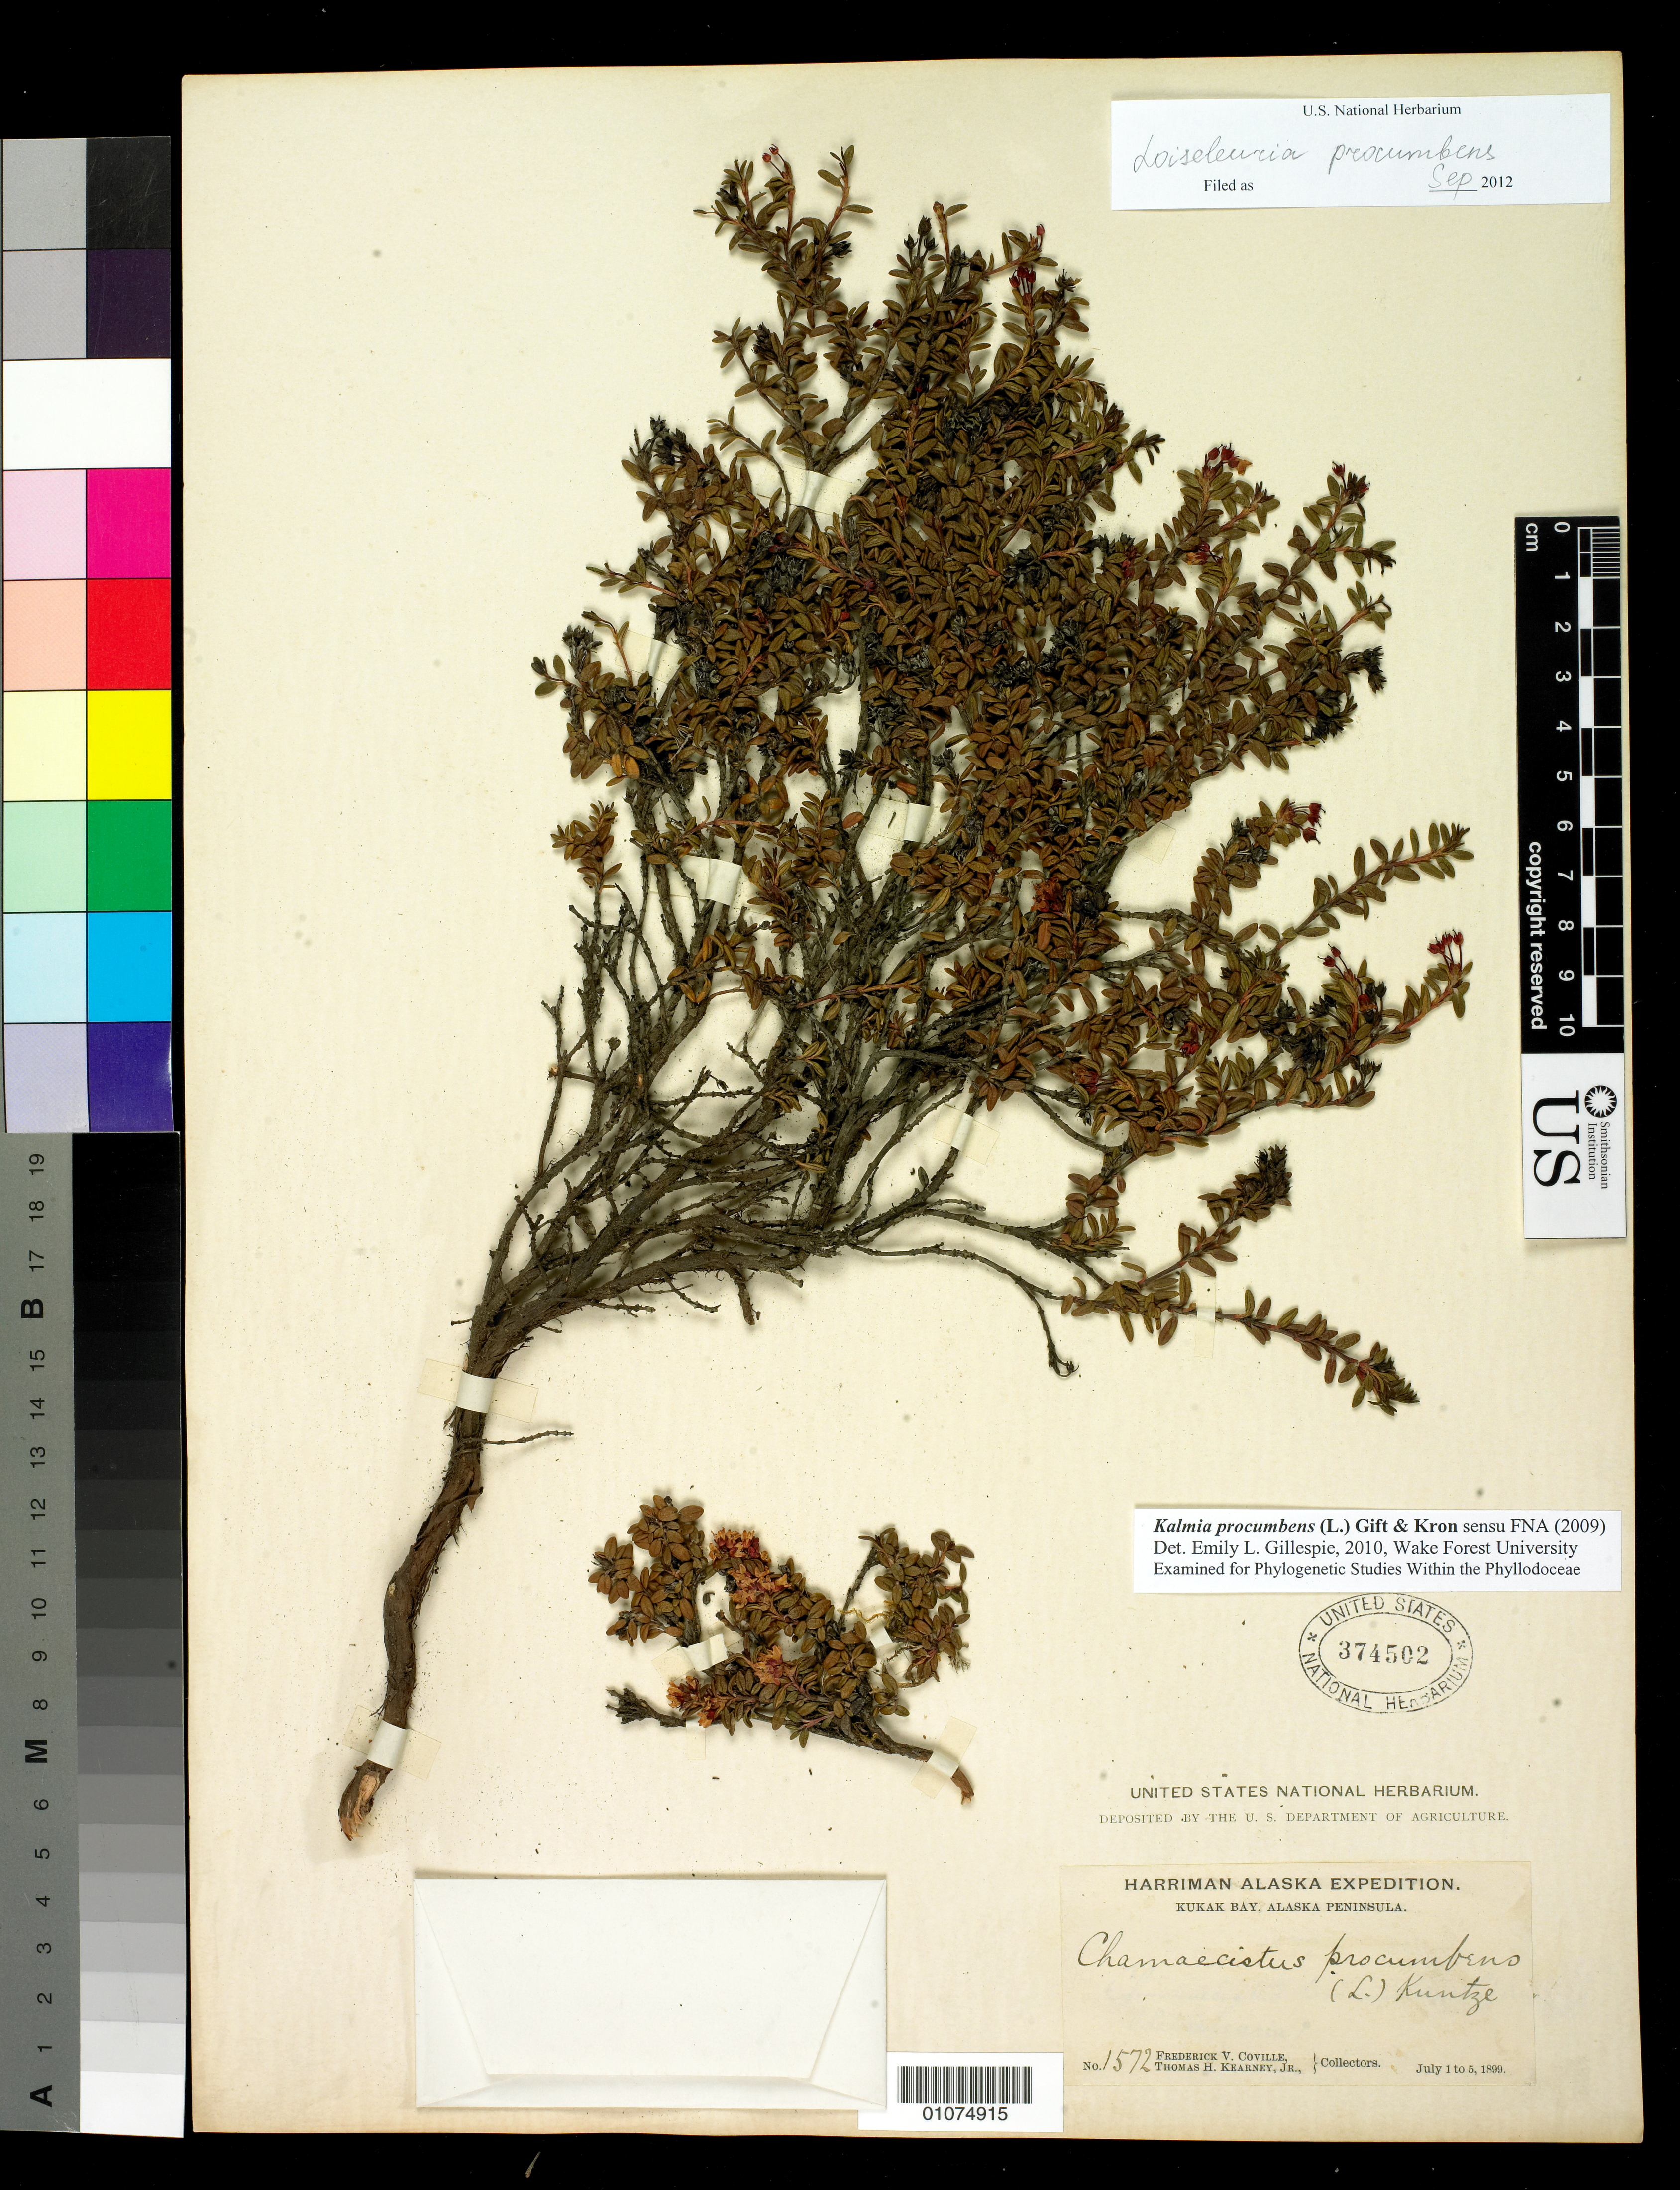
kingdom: Plantae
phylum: Tracheophyta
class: Magnoliopsida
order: Ericales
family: Ericaceae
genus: Loiseleuria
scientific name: Loiseleuria procumbens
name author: (L.) Desv.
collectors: F. V. Coville & T. H. Kearney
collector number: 1572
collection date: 1899-07-01/1899-07-05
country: United States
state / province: Alaska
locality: Kukak Bay, Alaska Peninsula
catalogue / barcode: US 374502